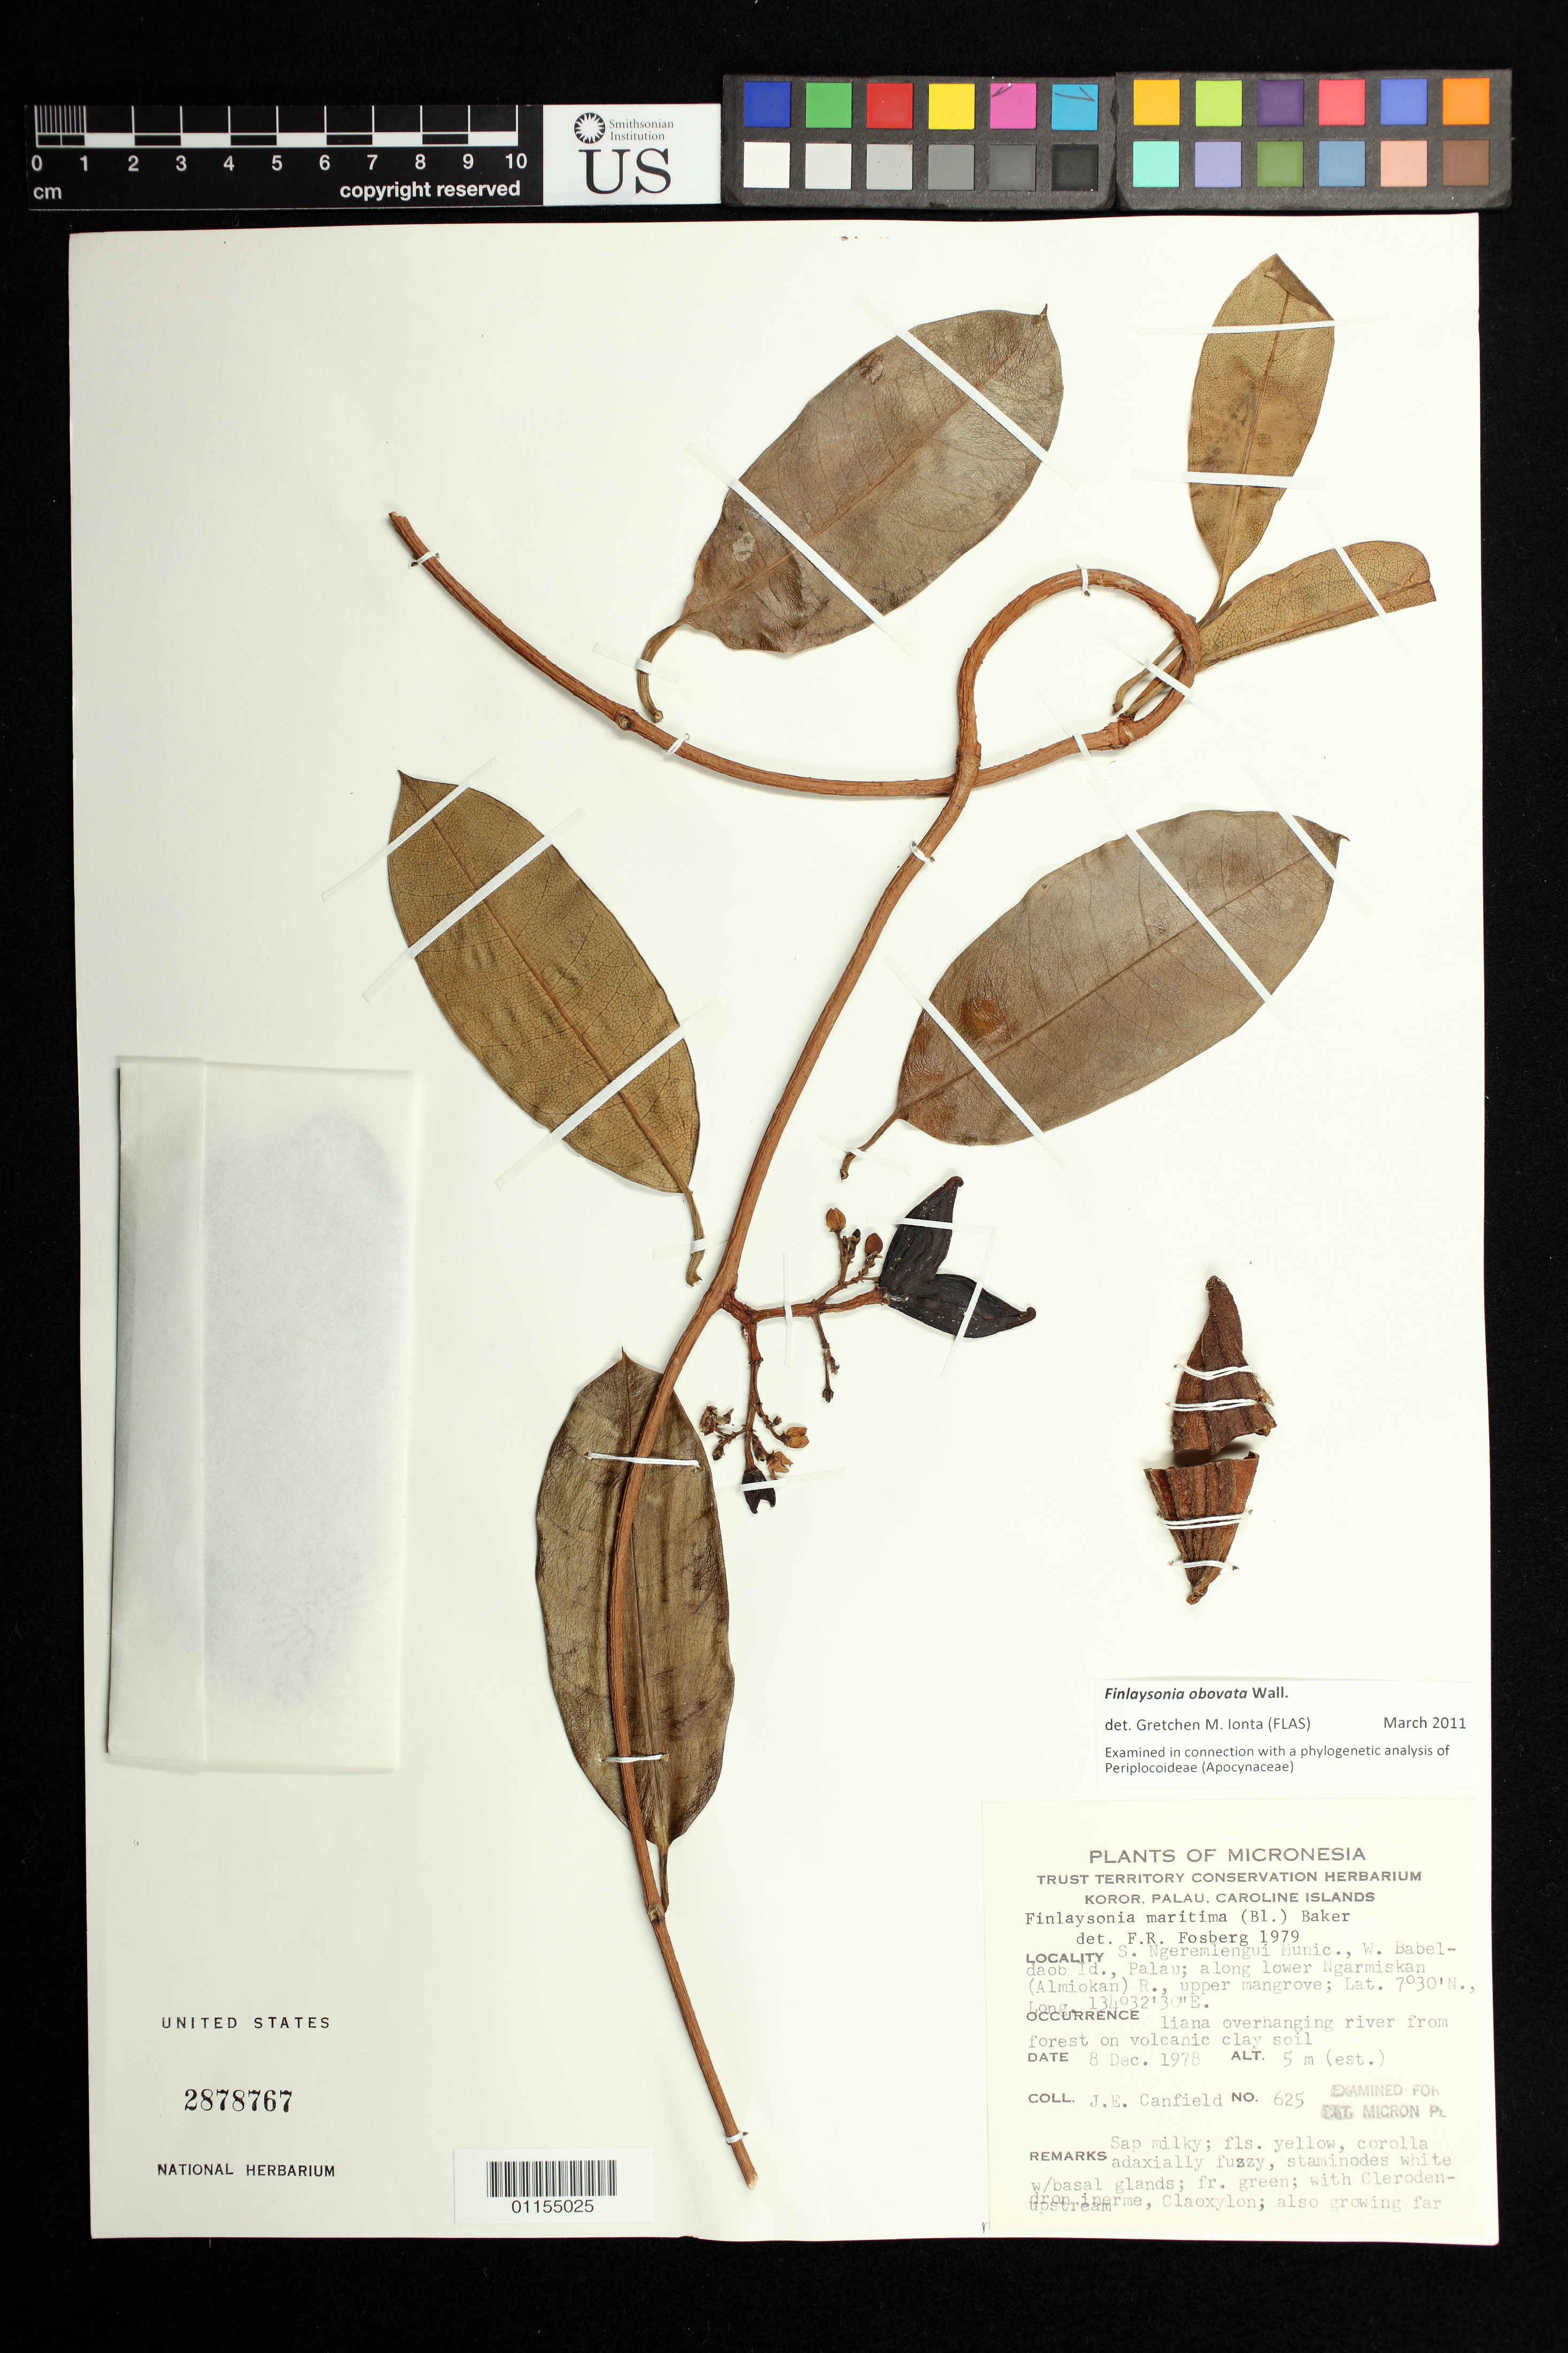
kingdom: Plantae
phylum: Tracheophyta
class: Magnoliopsida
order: Gentianales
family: Apocynaceae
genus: Finlaysonia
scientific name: Finlaysonia obovata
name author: Wall.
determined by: Ionta, G.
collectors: J. E. Canfield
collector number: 625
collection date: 1978-12-08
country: Palau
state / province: Koror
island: Babeldaob [Babelthuap]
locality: S. Ngeremlengui munic., W. Babeldaon Id., Palau, along lower Ngarmiskan (Almiokan) R., upper mangrove.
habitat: overhanging river from forest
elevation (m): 5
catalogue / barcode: US 2878767